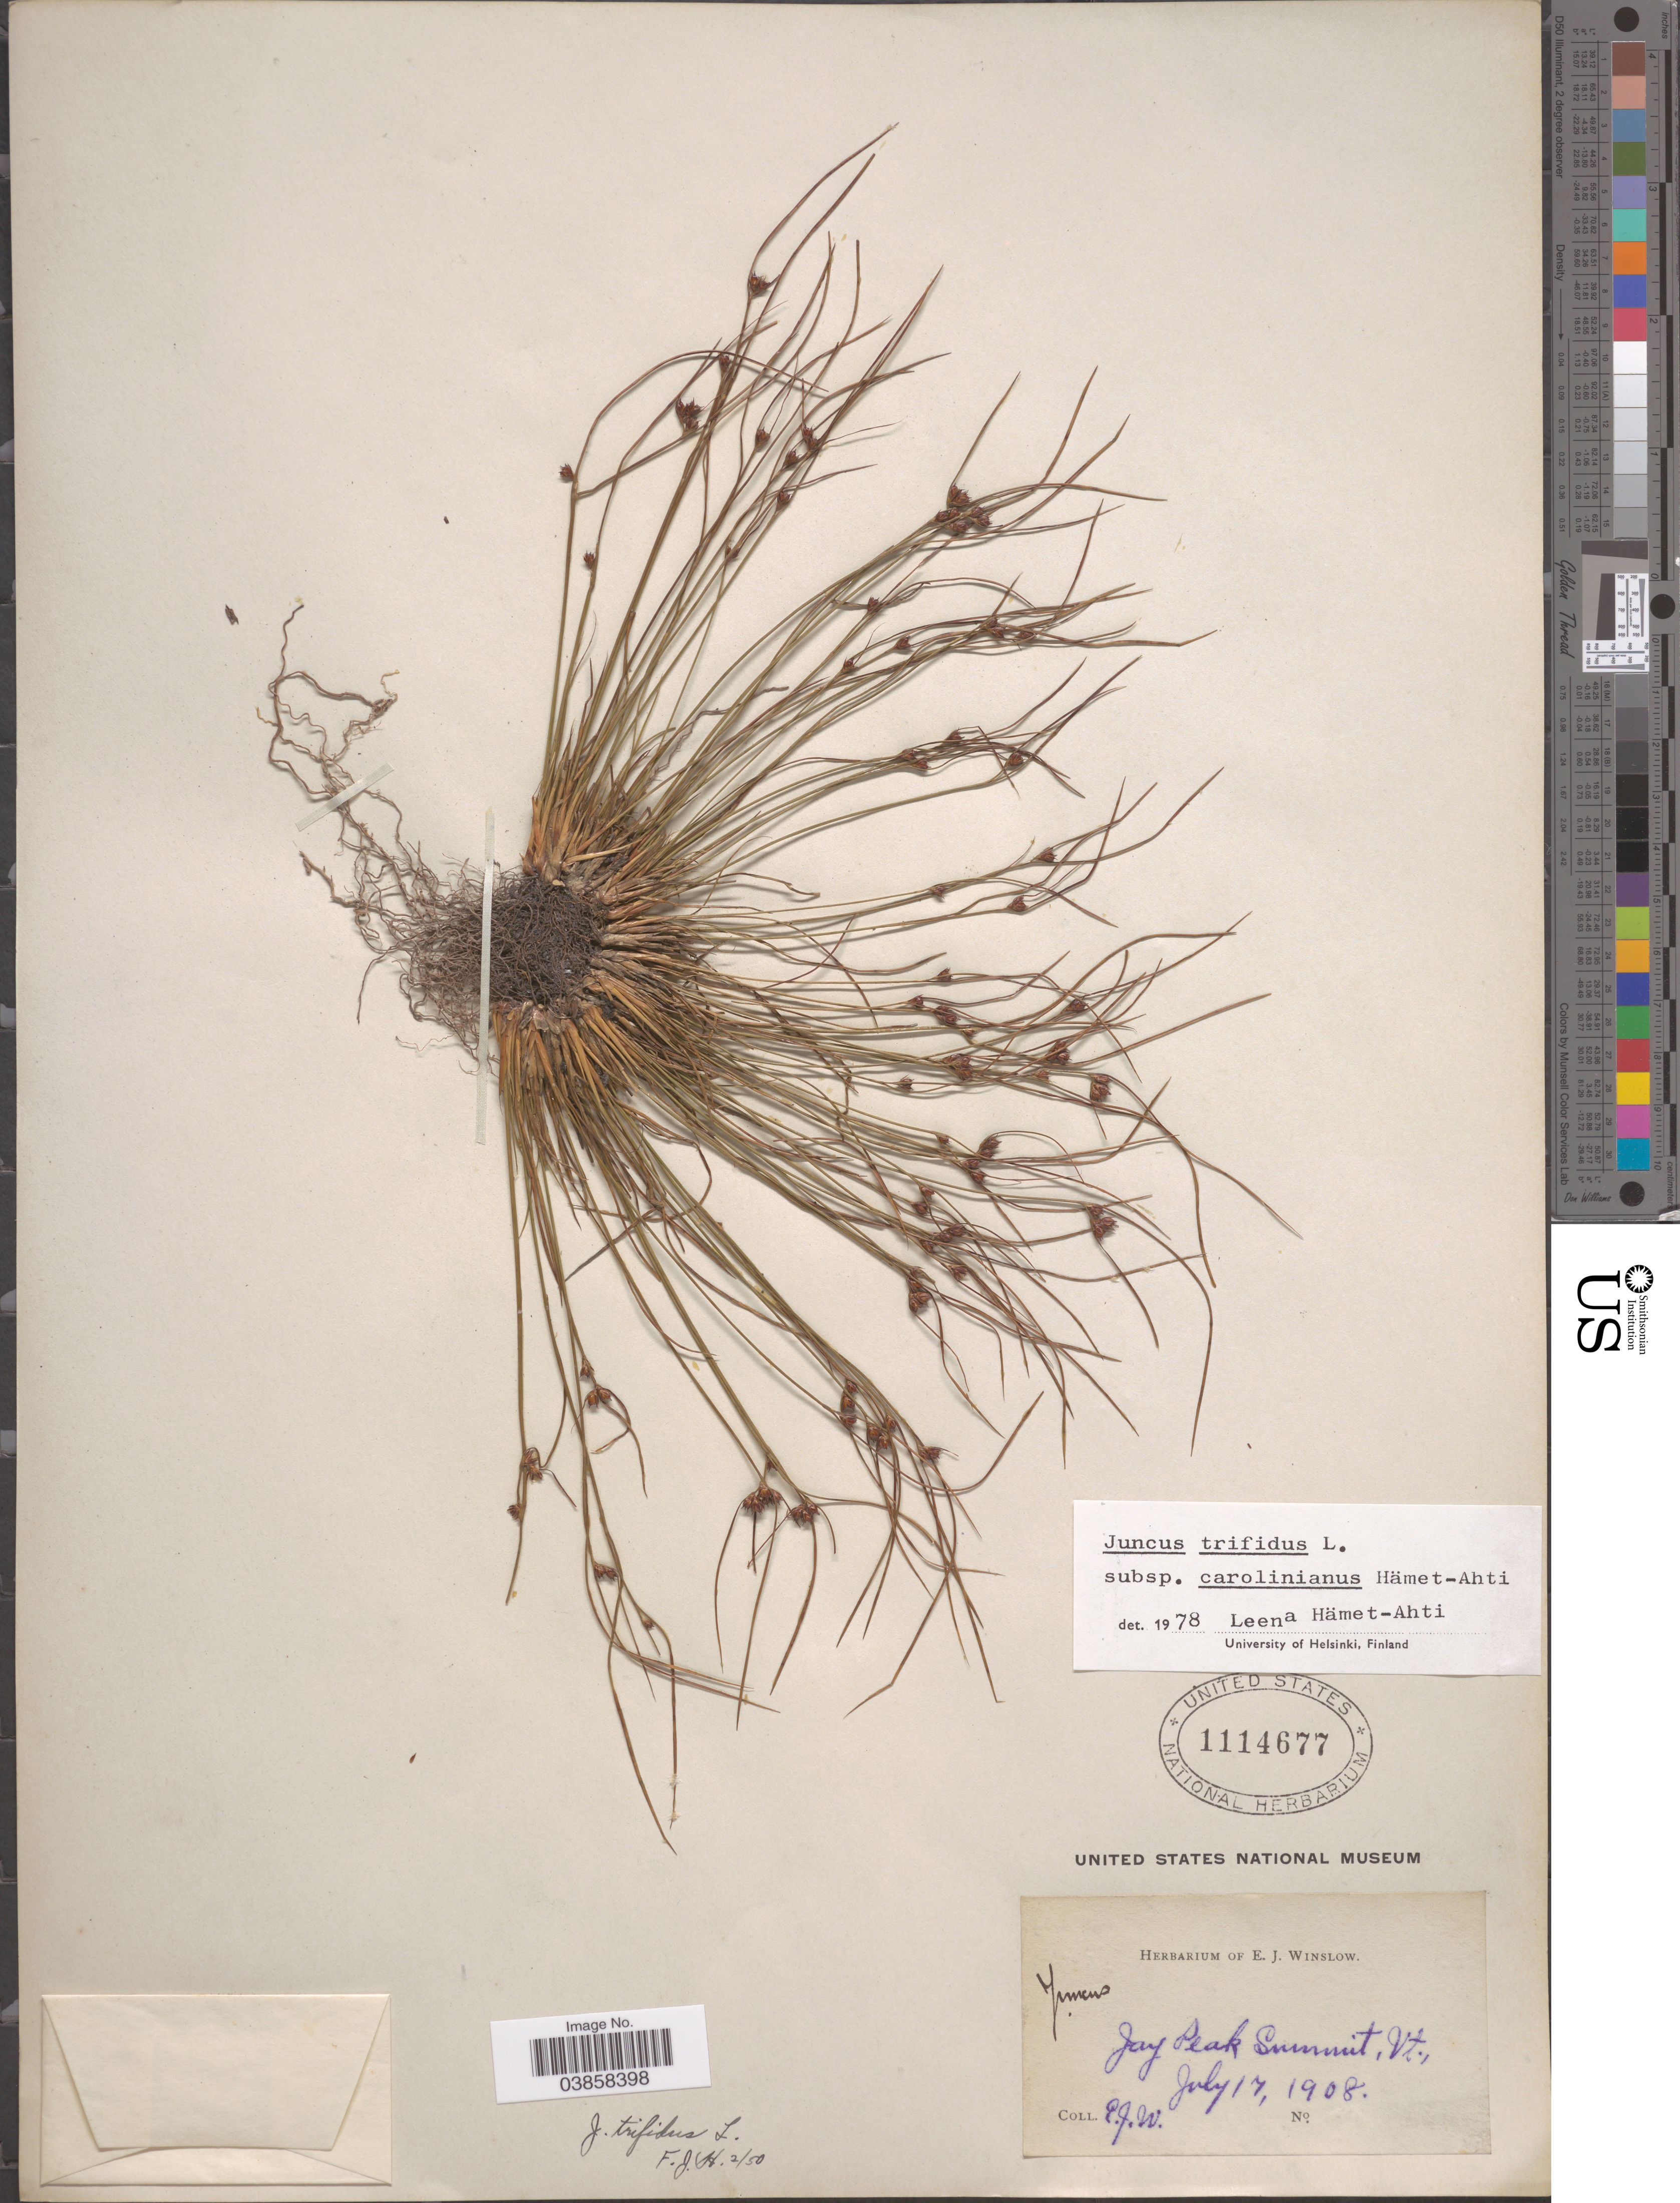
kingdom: Plantae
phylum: Tracheophyta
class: Liliopsida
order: Poales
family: Juncaceae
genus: Juncus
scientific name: Juncus trifidus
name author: L.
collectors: E. Winslow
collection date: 1908-07-17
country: United States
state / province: Vermont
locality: Jay Peak Summit.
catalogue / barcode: US 1114677